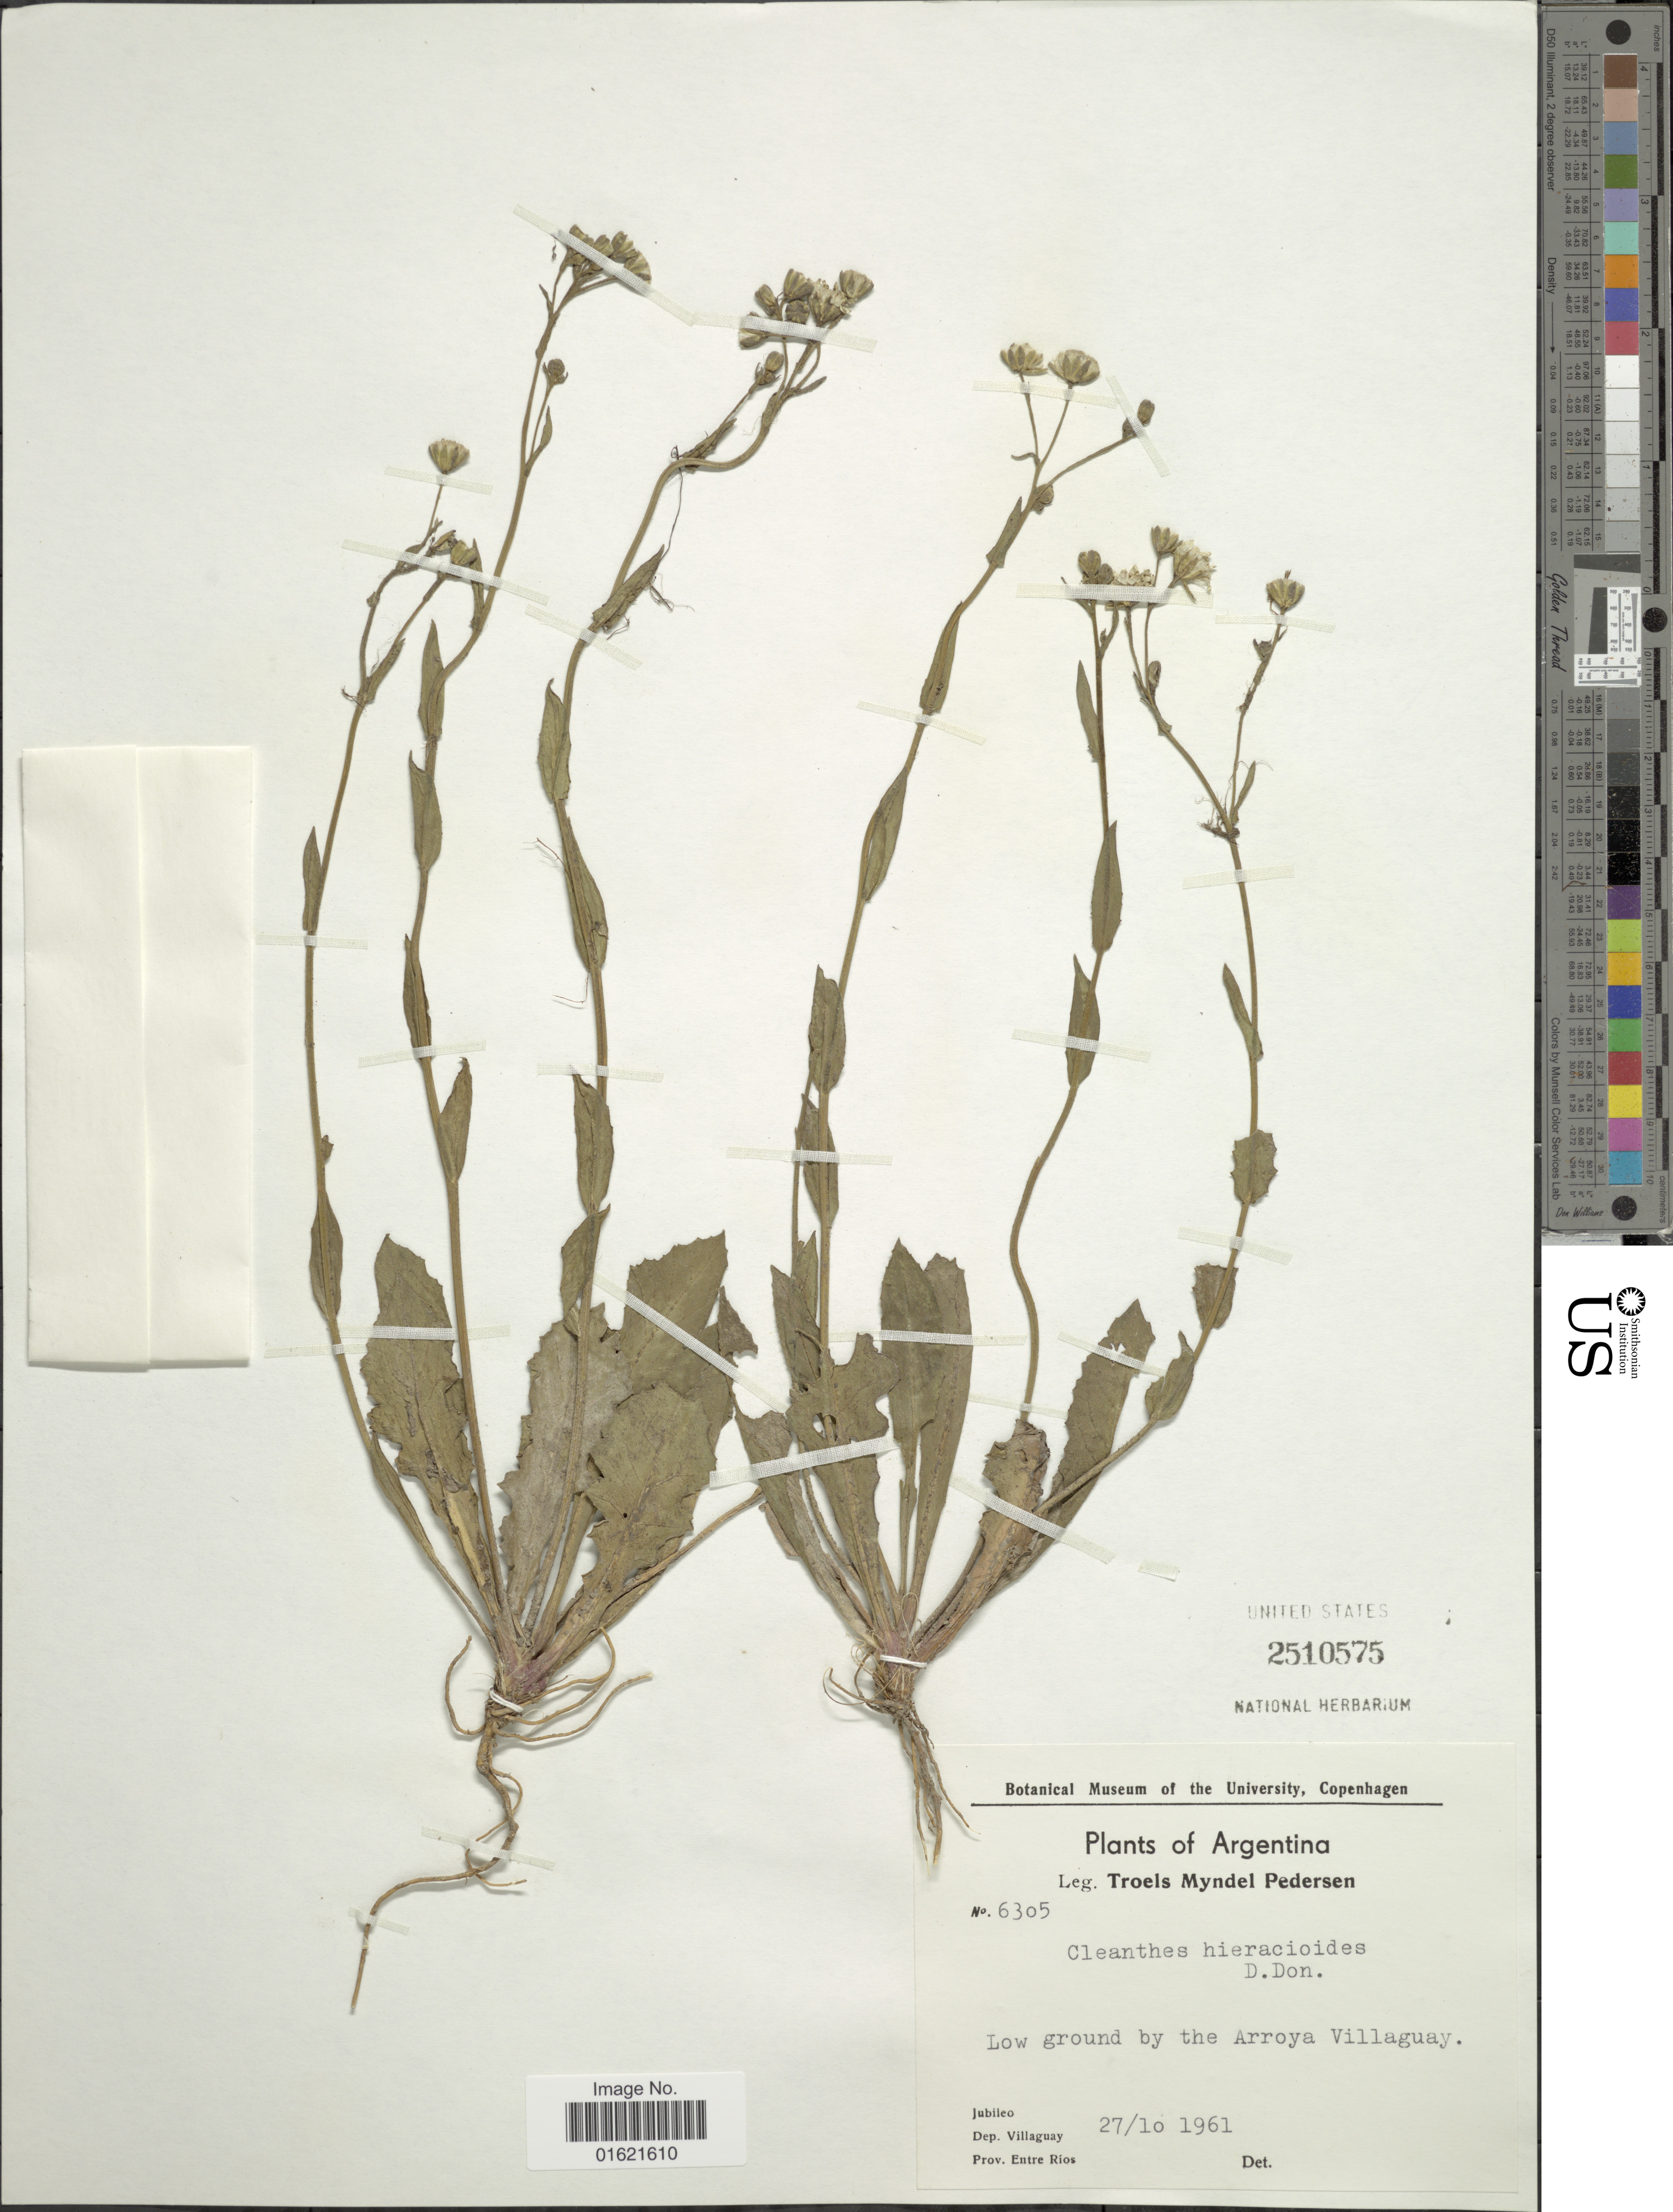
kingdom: Plantae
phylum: Tracheophyta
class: Magnoliopsida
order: Asterales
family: Asteraceae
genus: Holocheilus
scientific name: Holocheilus illustris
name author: (Vell.) Cabrera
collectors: T. Pederson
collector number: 6305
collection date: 1961-10-27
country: Argentina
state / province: Entre Rios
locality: Jubileo, Dep. Villaguay, Prov. Enter Rios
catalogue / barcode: US 2510575